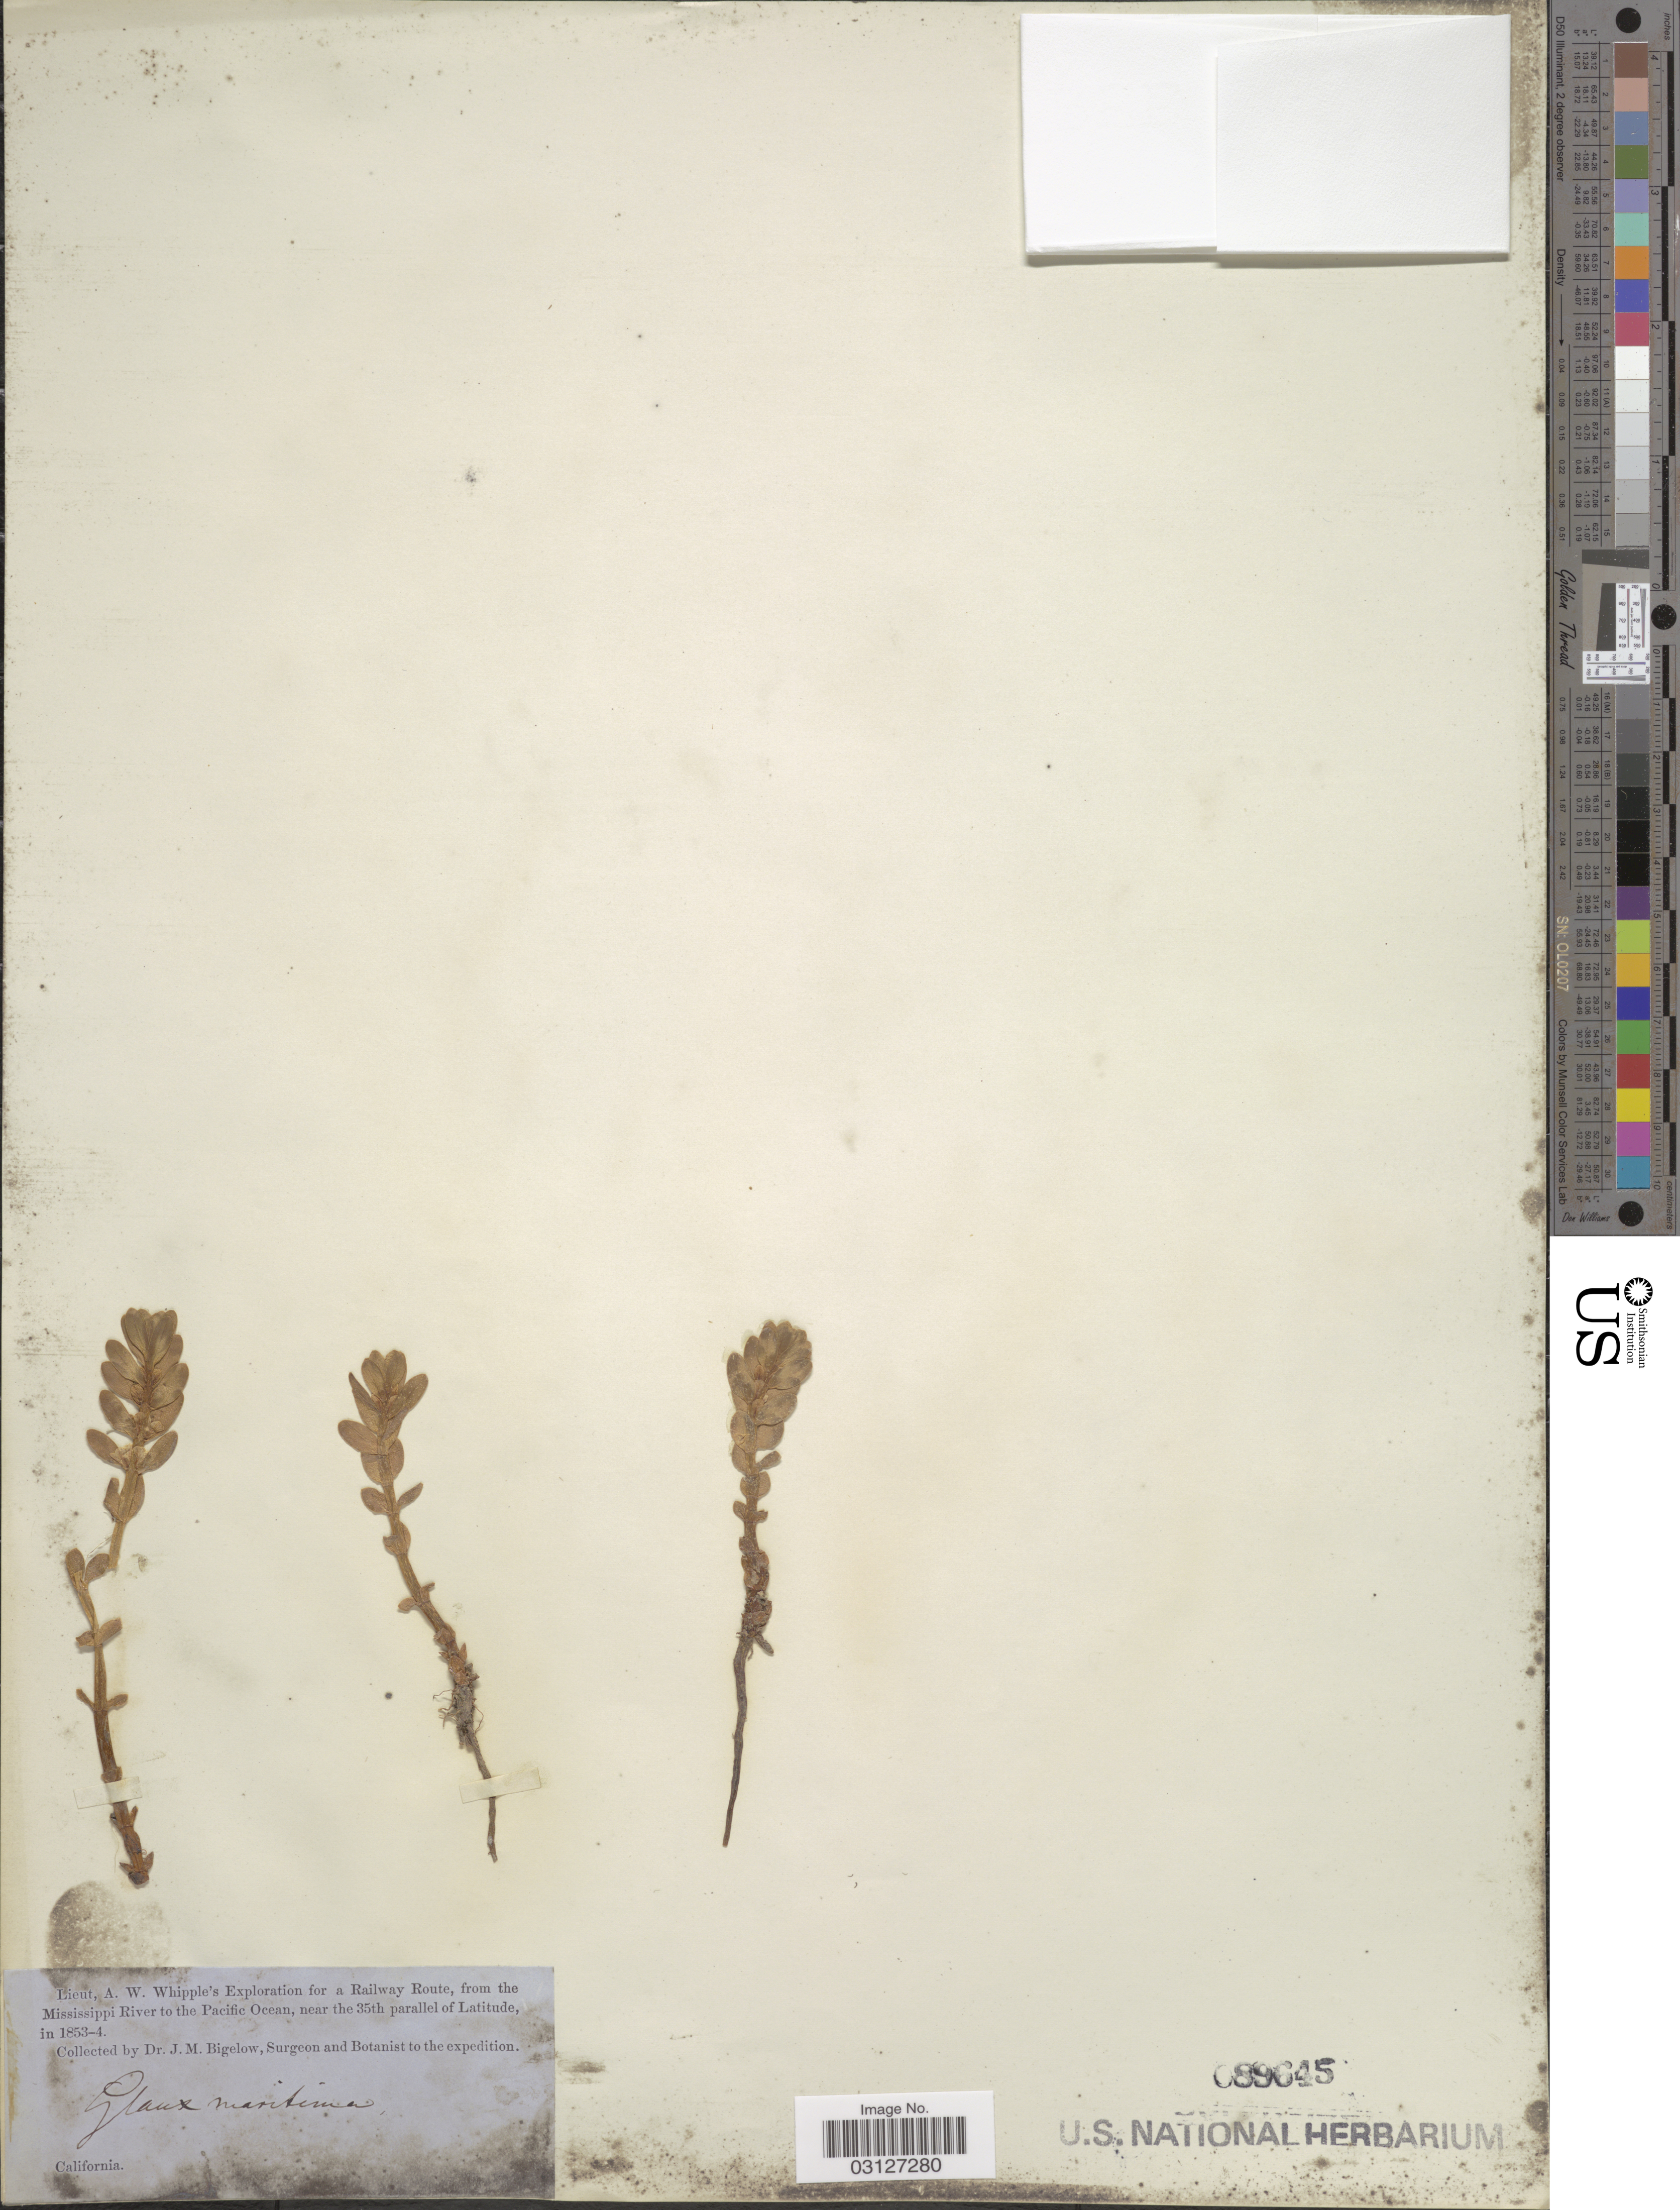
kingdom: Plantae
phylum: Tracheophyta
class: Magnoliopsida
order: Ericales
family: Primulaceae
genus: Glaux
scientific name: Glaux maritima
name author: L.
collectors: J. M. Bigelow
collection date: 1853/1854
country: United States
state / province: California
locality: Lieut, A. W. Whipple's Exploration for a Railway Route, from the Mississippi River to the Pacific Ocean.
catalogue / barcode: US 89645